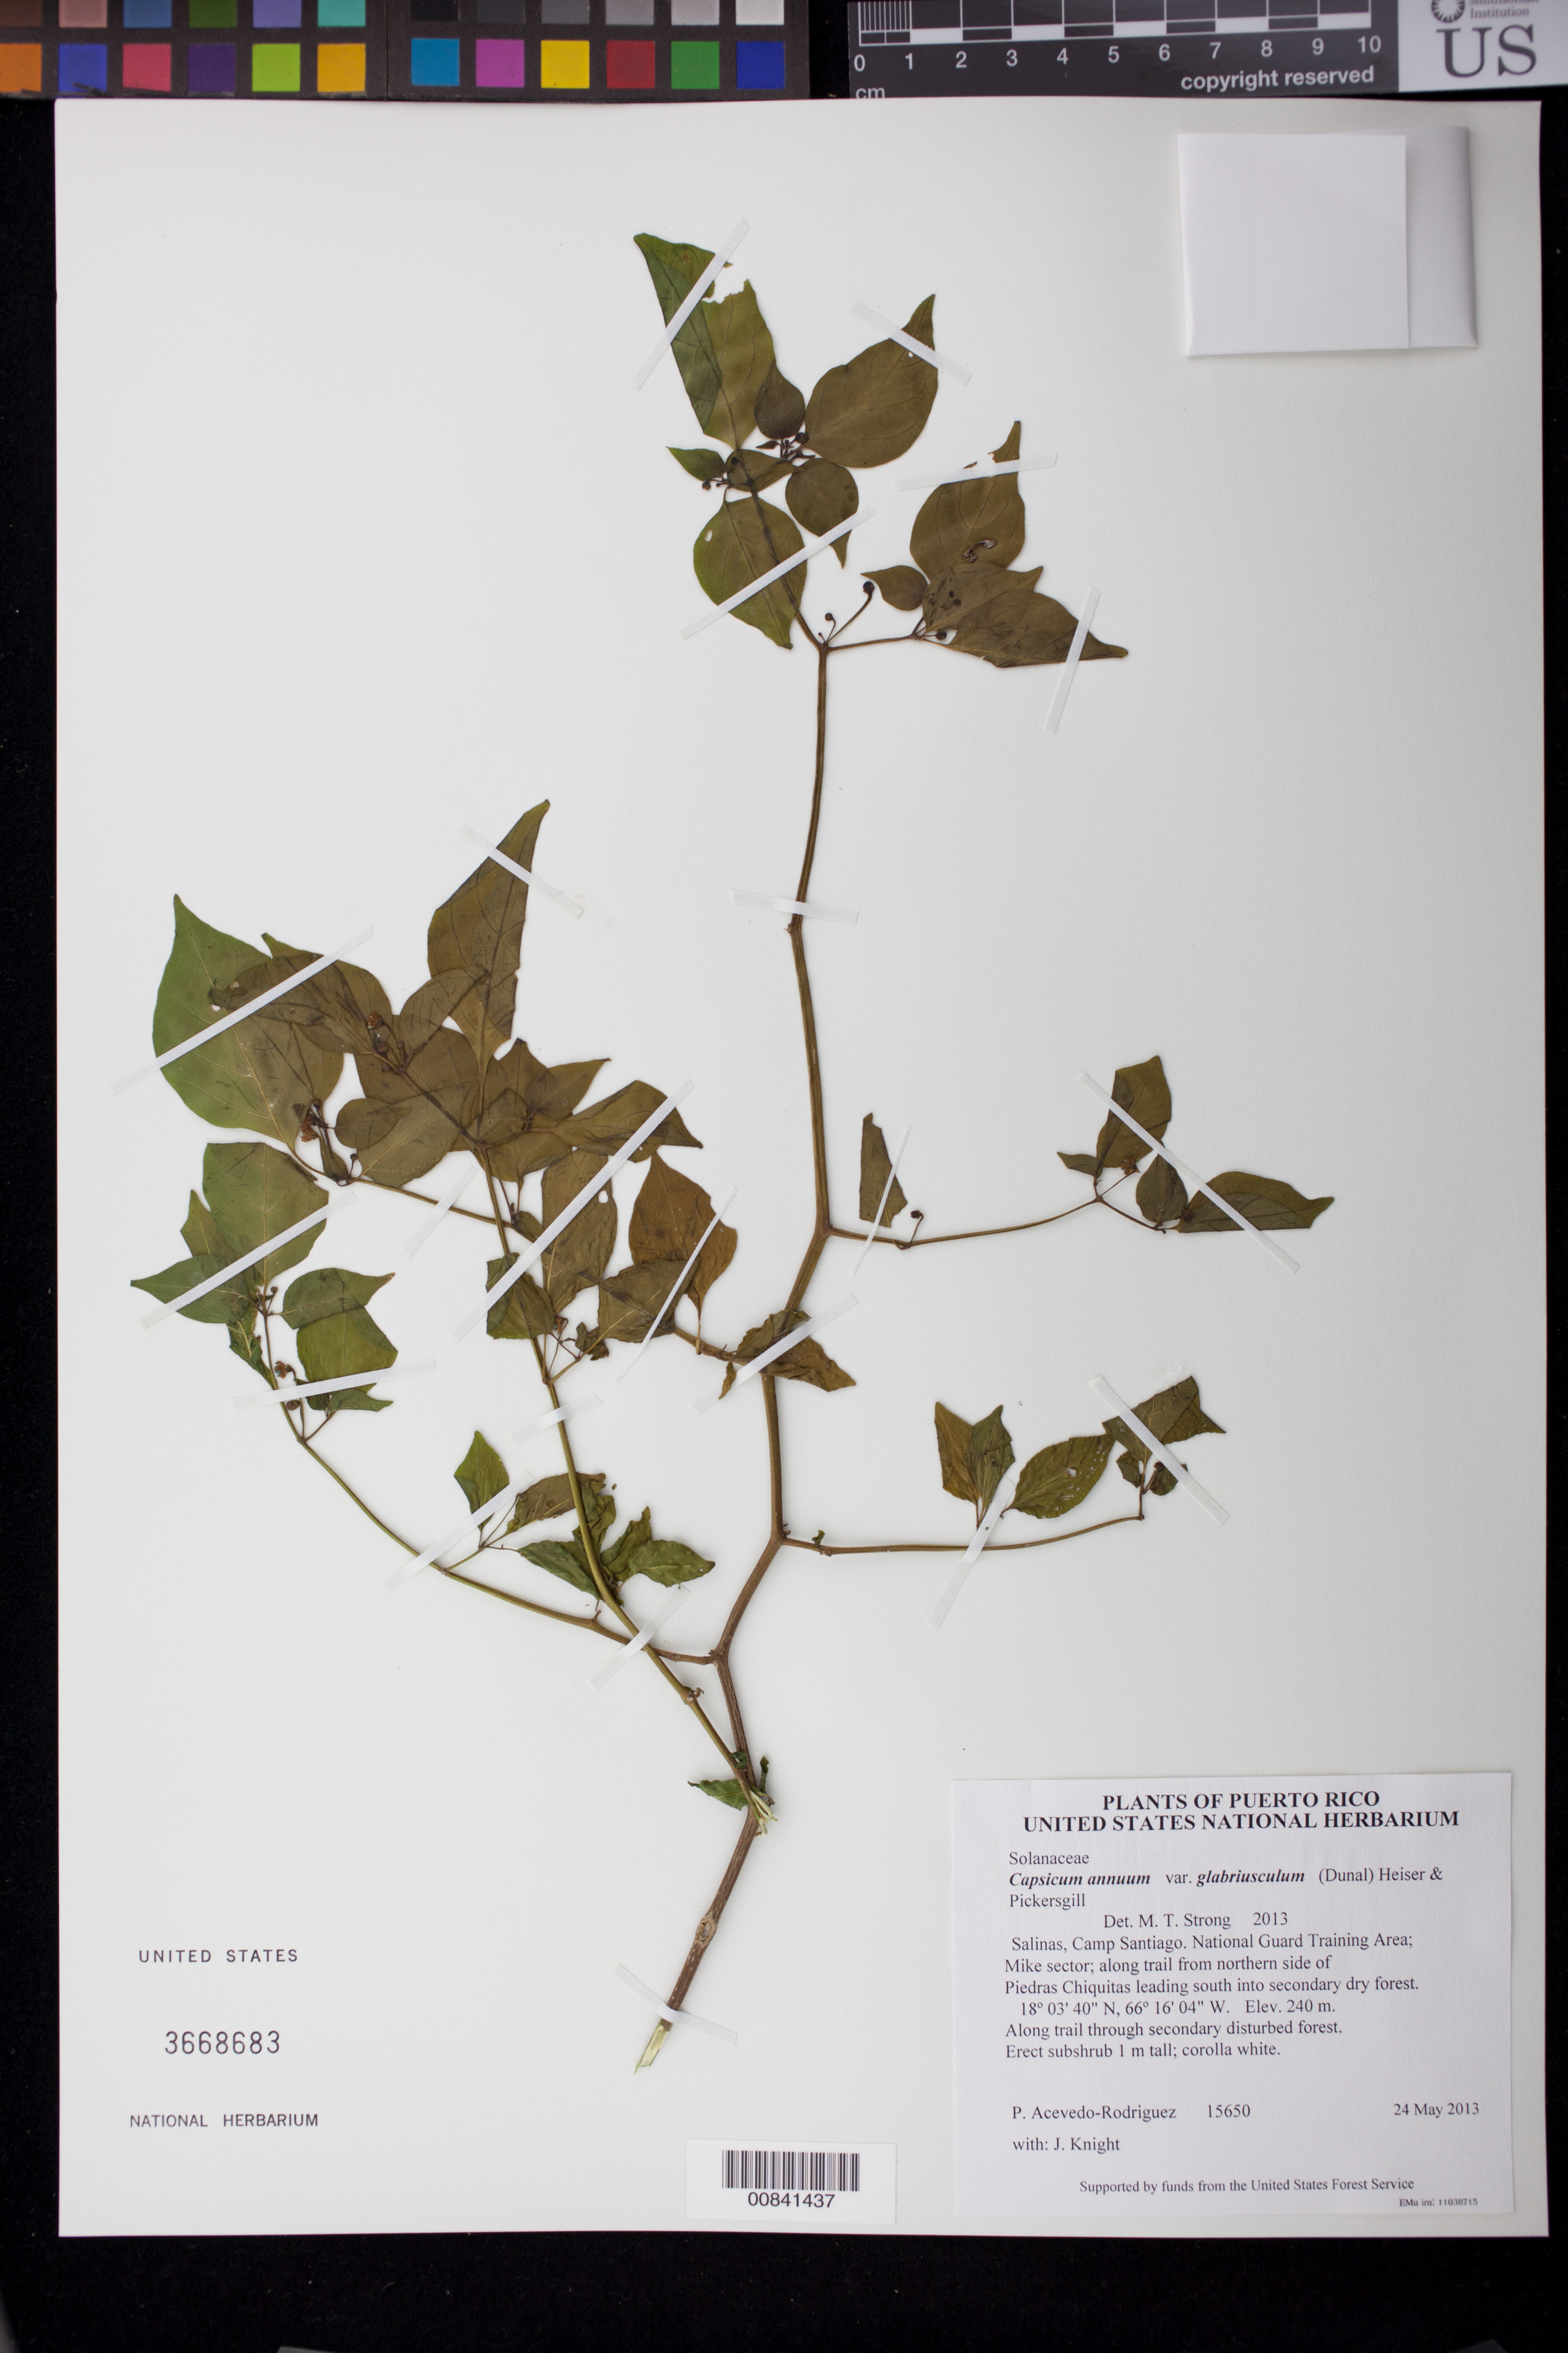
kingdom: Plantae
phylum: Tracheophyta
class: Magnoliopsida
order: Solanales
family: Solanaceae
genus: Capsicum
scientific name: Capsicum annuum var. glabriusculum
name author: (Dunal) Heiser & Pickersgill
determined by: Strong, M. T., (US), Smithsonian Institution - National Museum of Natural History (UNITED STATES)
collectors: P. Acevedo-Rodr. & J. Knight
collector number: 15650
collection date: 2013-05-24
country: Puerto Rico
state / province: Salinas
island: Puerto Rico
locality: Camp Santiago. National Guard Training Area; Mike sector; along trail from northern side of Piedras Chiquitas leading south into secondary dry forest.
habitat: Along trail through secondary disturbed forest.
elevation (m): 240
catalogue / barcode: US 3668683